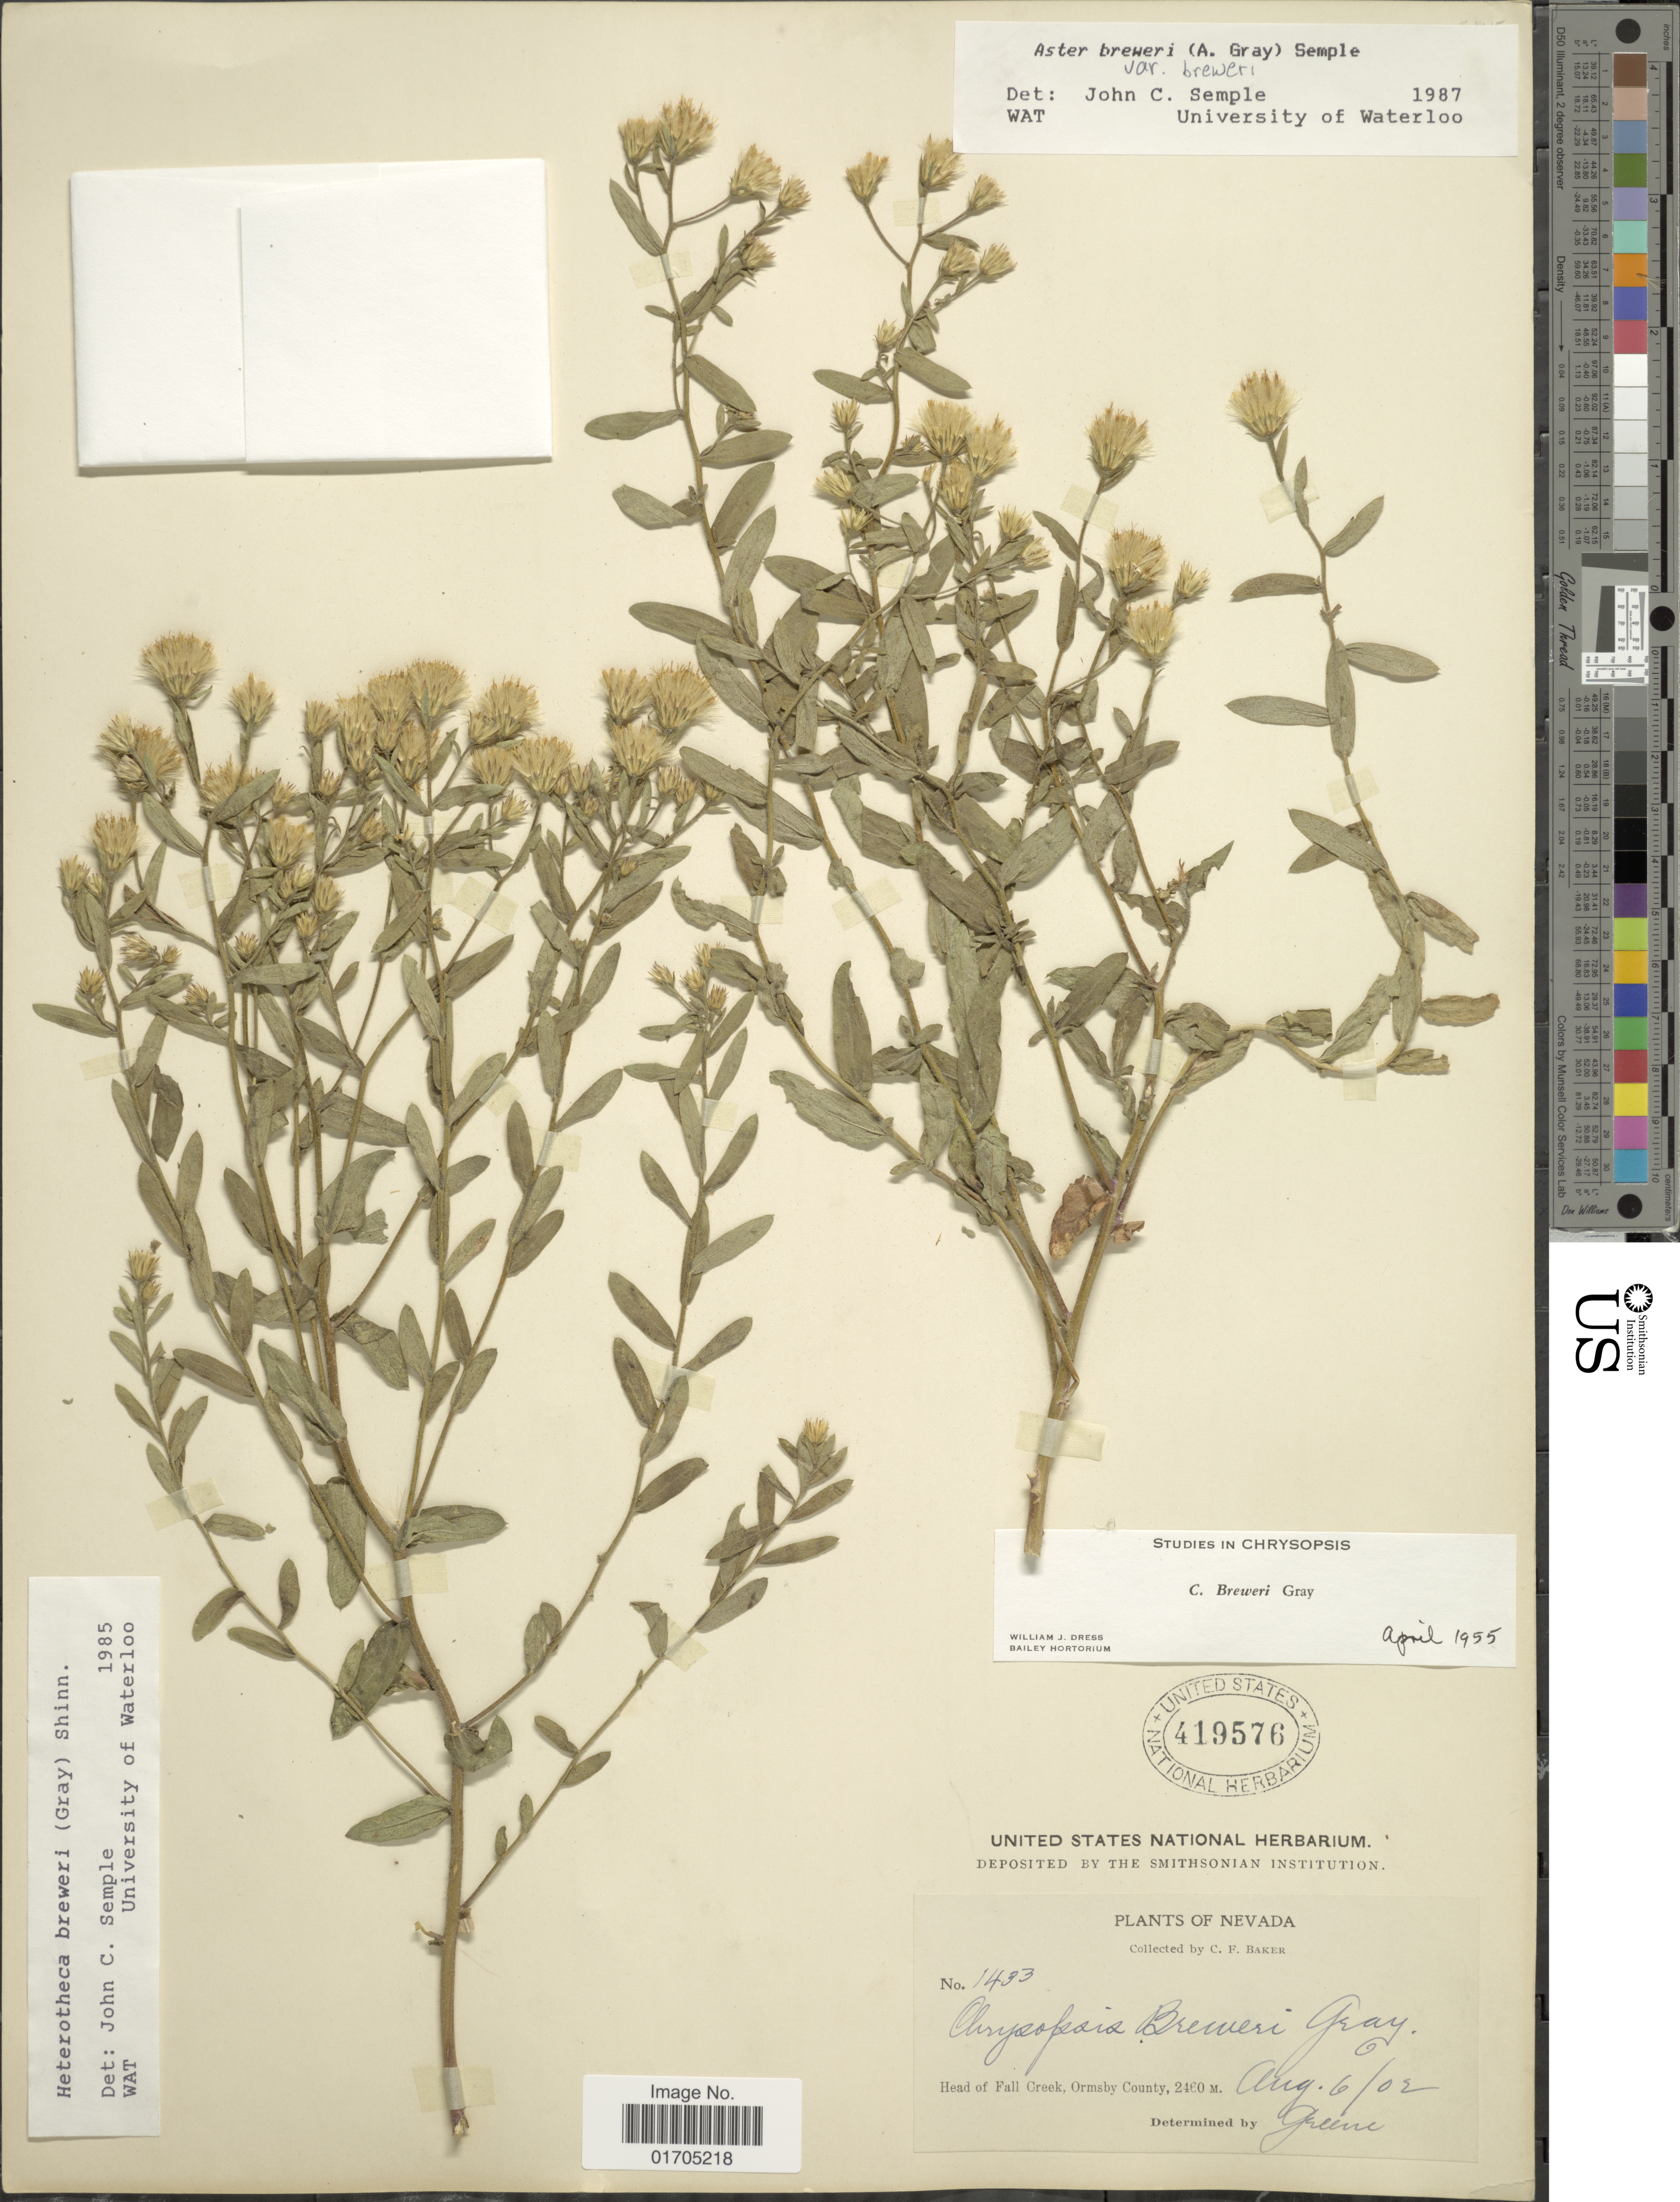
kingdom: Plantae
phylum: Tracheophyta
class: Magnoliopsida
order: Asterales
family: Asteraceae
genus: Eucephalus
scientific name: Eucephalus breweri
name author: (A. Gray) G.L. Nesom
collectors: C. F. Baker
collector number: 1433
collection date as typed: Transcribed d/m/y: 6/8/2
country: United States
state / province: Nevada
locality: Head of Fall Creek, Ormsby County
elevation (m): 2460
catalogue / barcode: US 419576